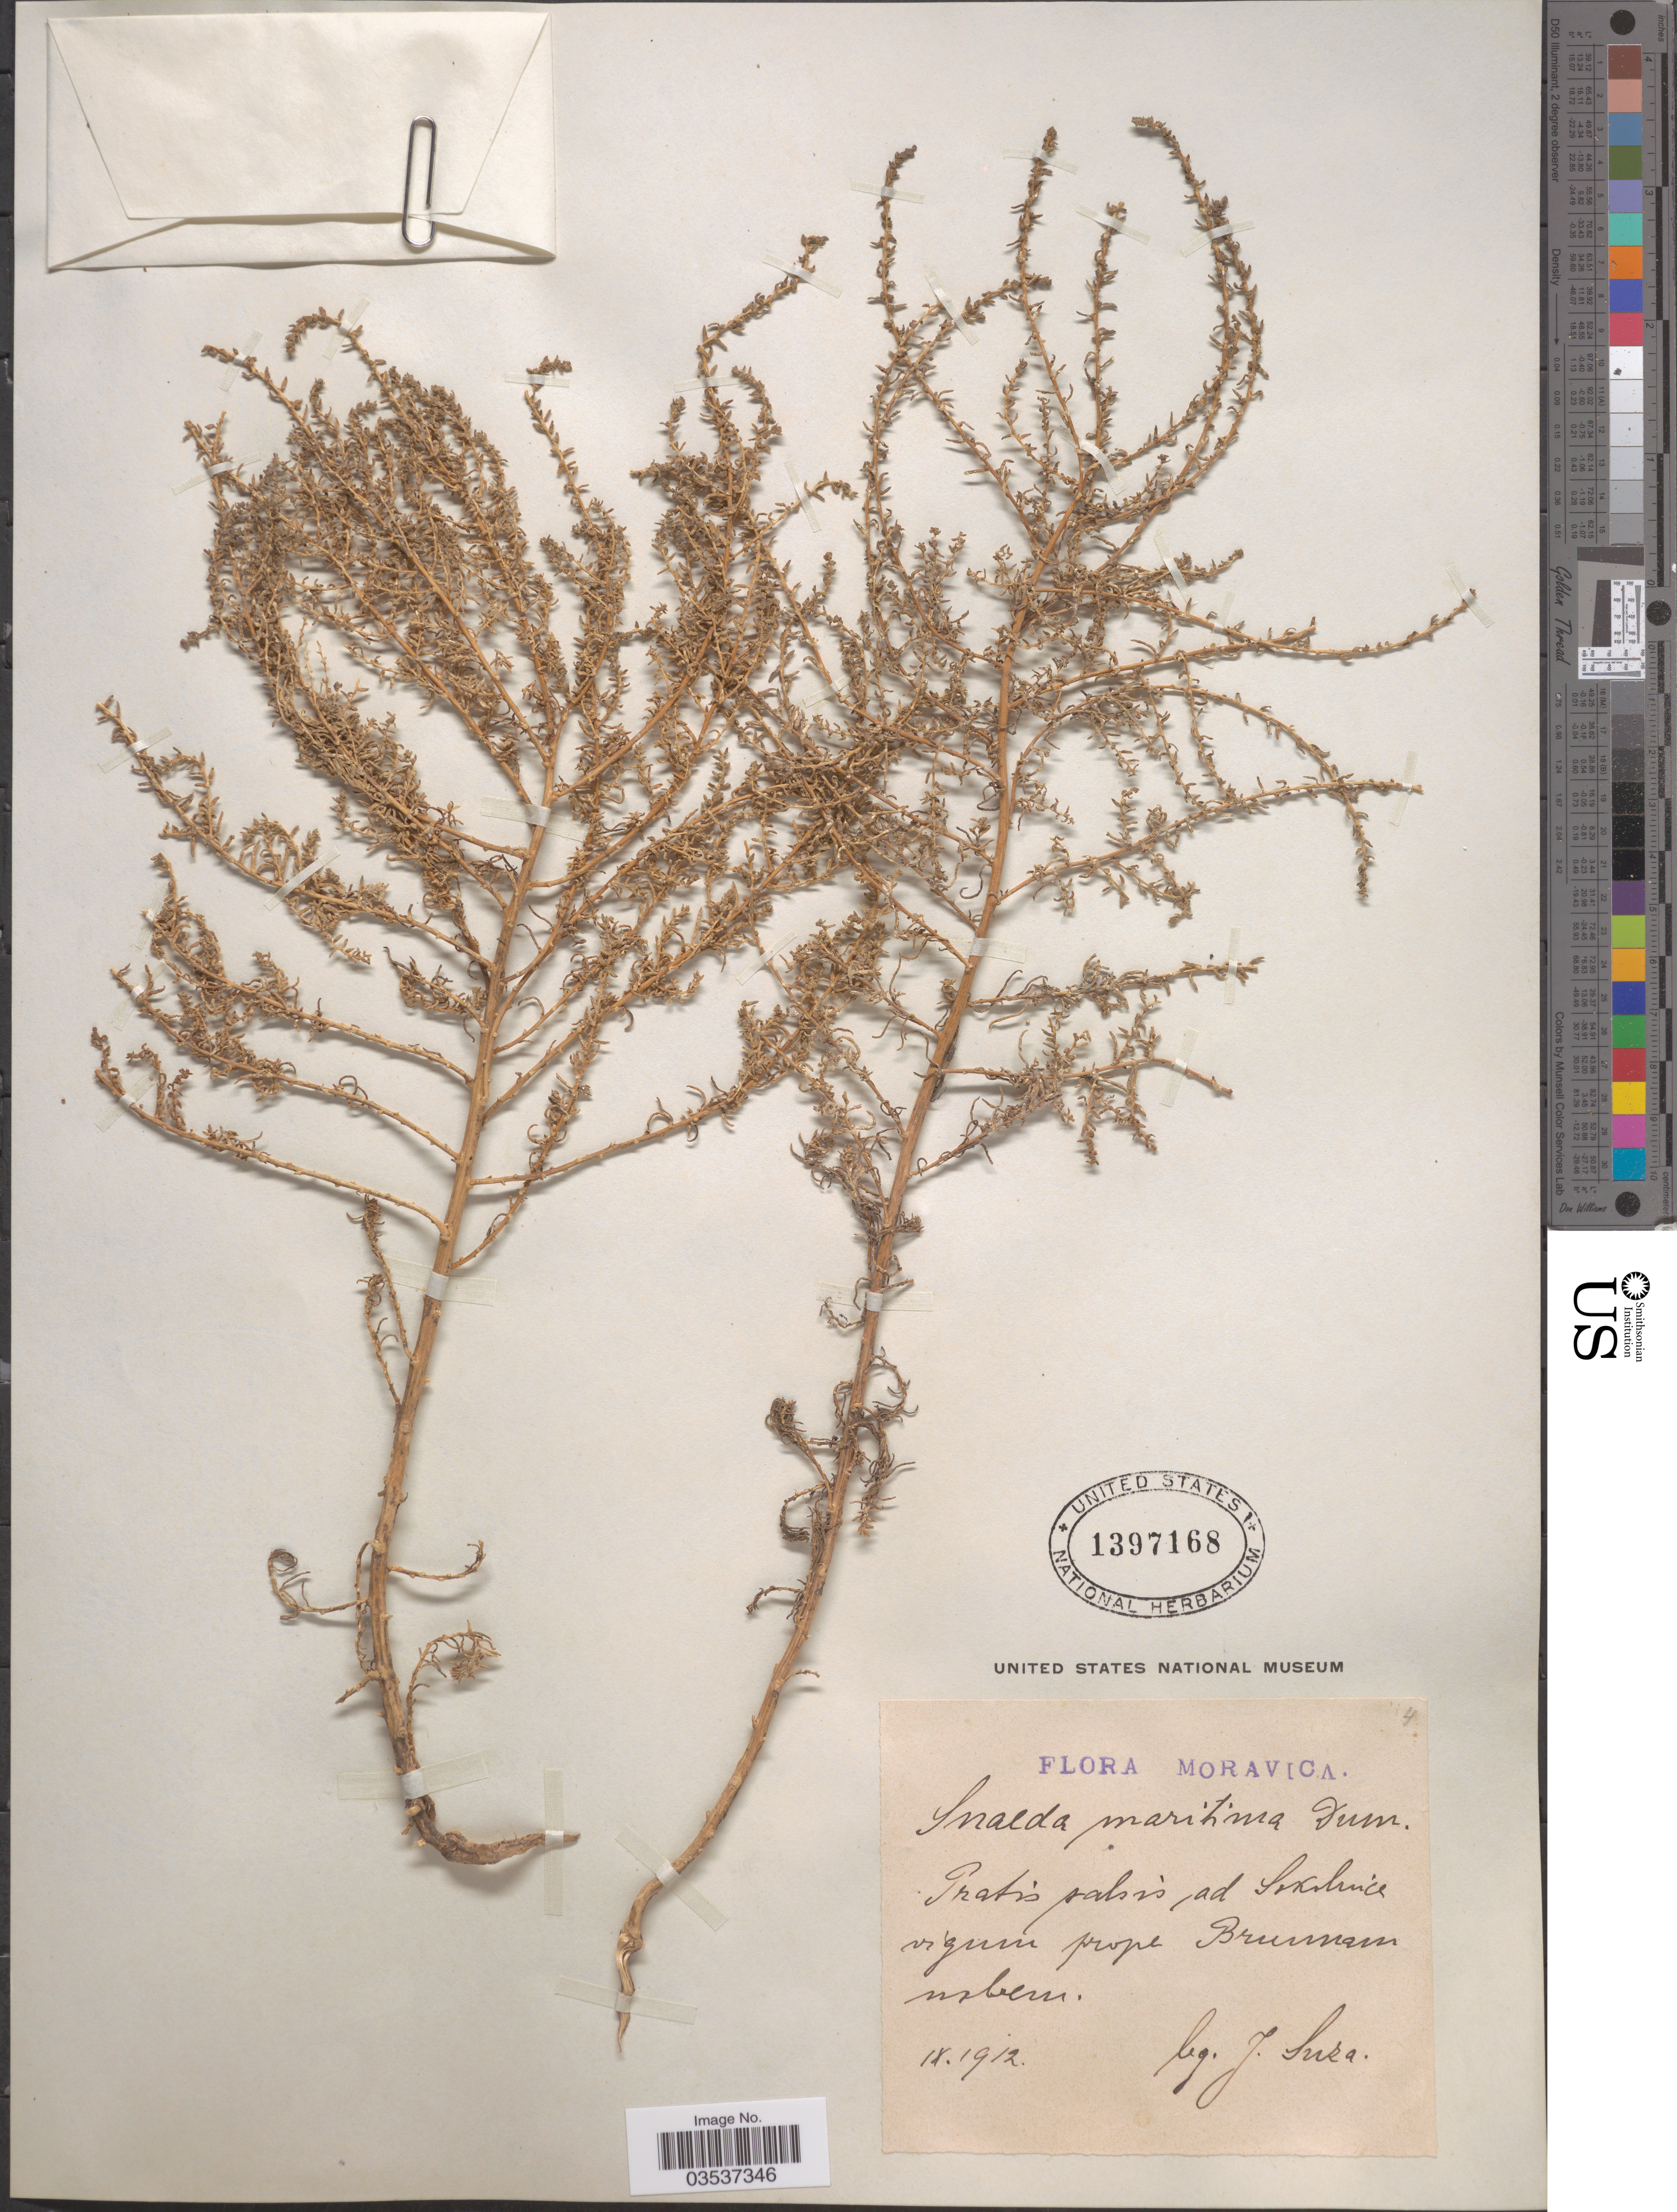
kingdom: Plantae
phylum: Tracheophyta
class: Magnoliopsida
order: Caryophyllales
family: Amaranthaceae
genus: Suaeda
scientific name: Suaeda maritima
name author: (L.) Dumort.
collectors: J. Suza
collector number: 4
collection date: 1912-09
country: Czechia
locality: Moravica. Ad Sokolnice virgum prope Brunnam urbem.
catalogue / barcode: US 1397168